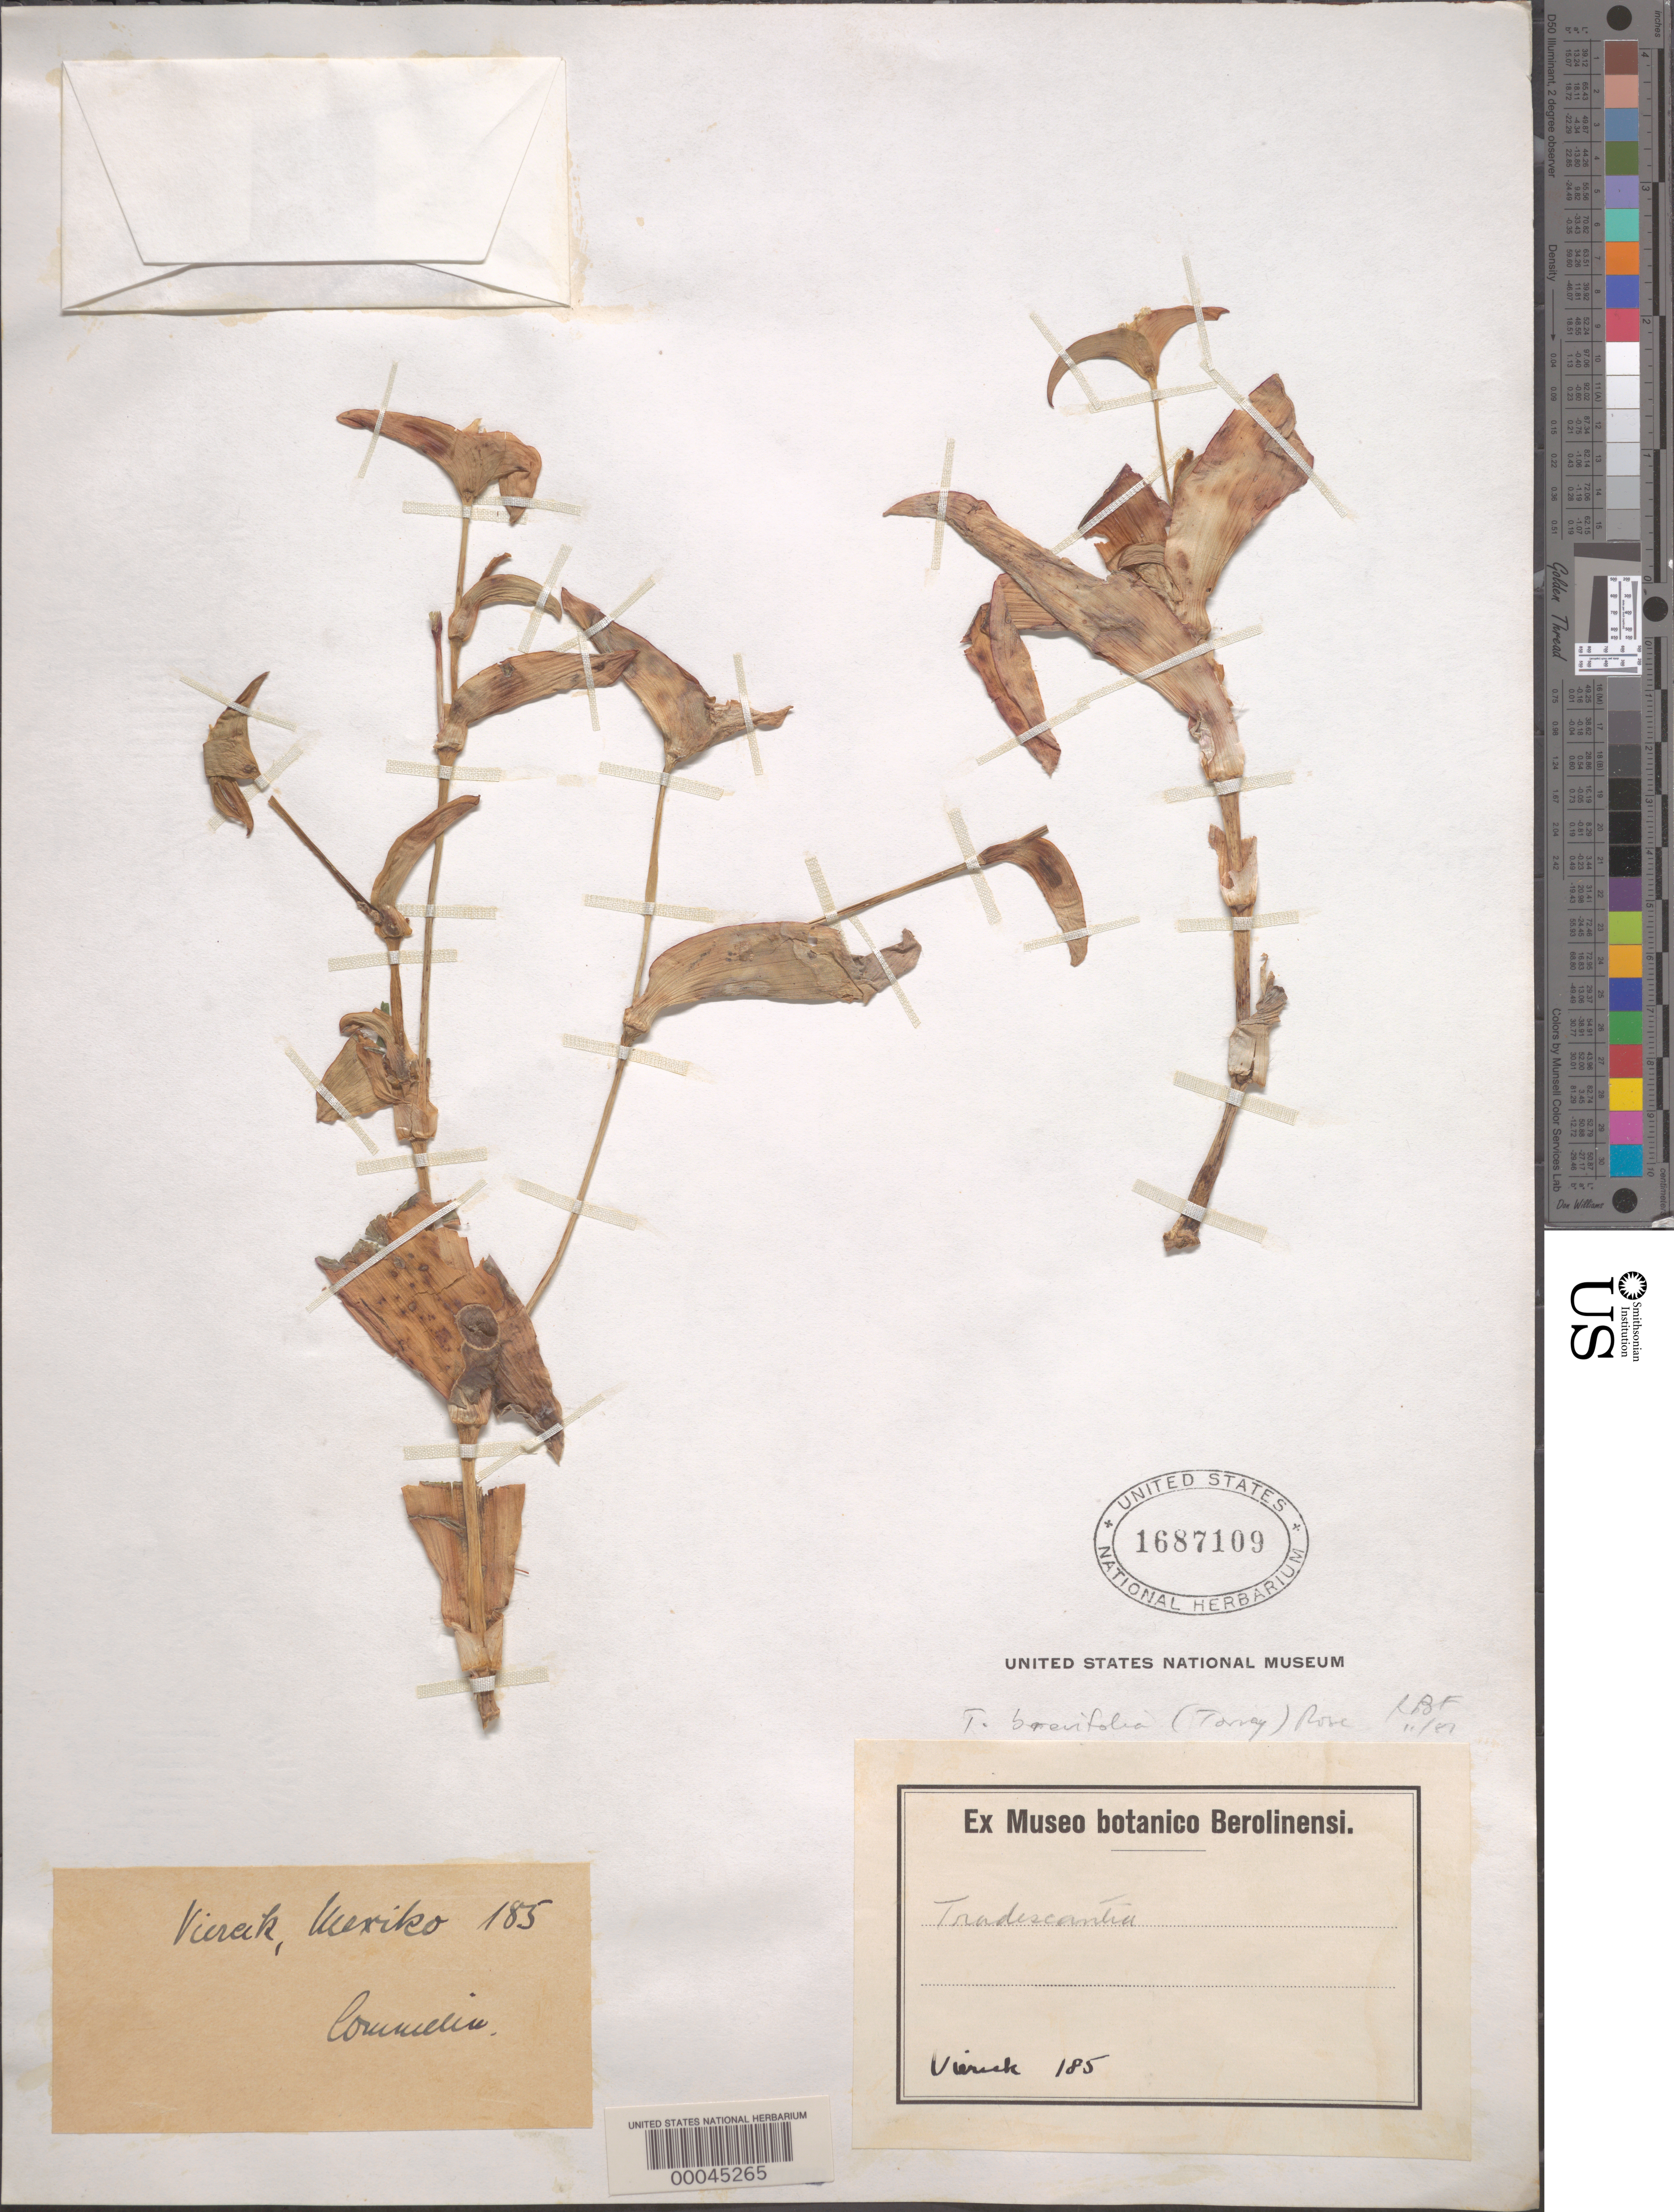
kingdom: Plantae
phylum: Tracheophyta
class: Liliopsida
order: Commelinales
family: Commelinaceae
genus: Tradescantia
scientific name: Tradescantia brevifolia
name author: (Torr.) Rose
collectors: -. Vicreik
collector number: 185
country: Mexico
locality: E of Monserrat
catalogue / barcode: US 1687109